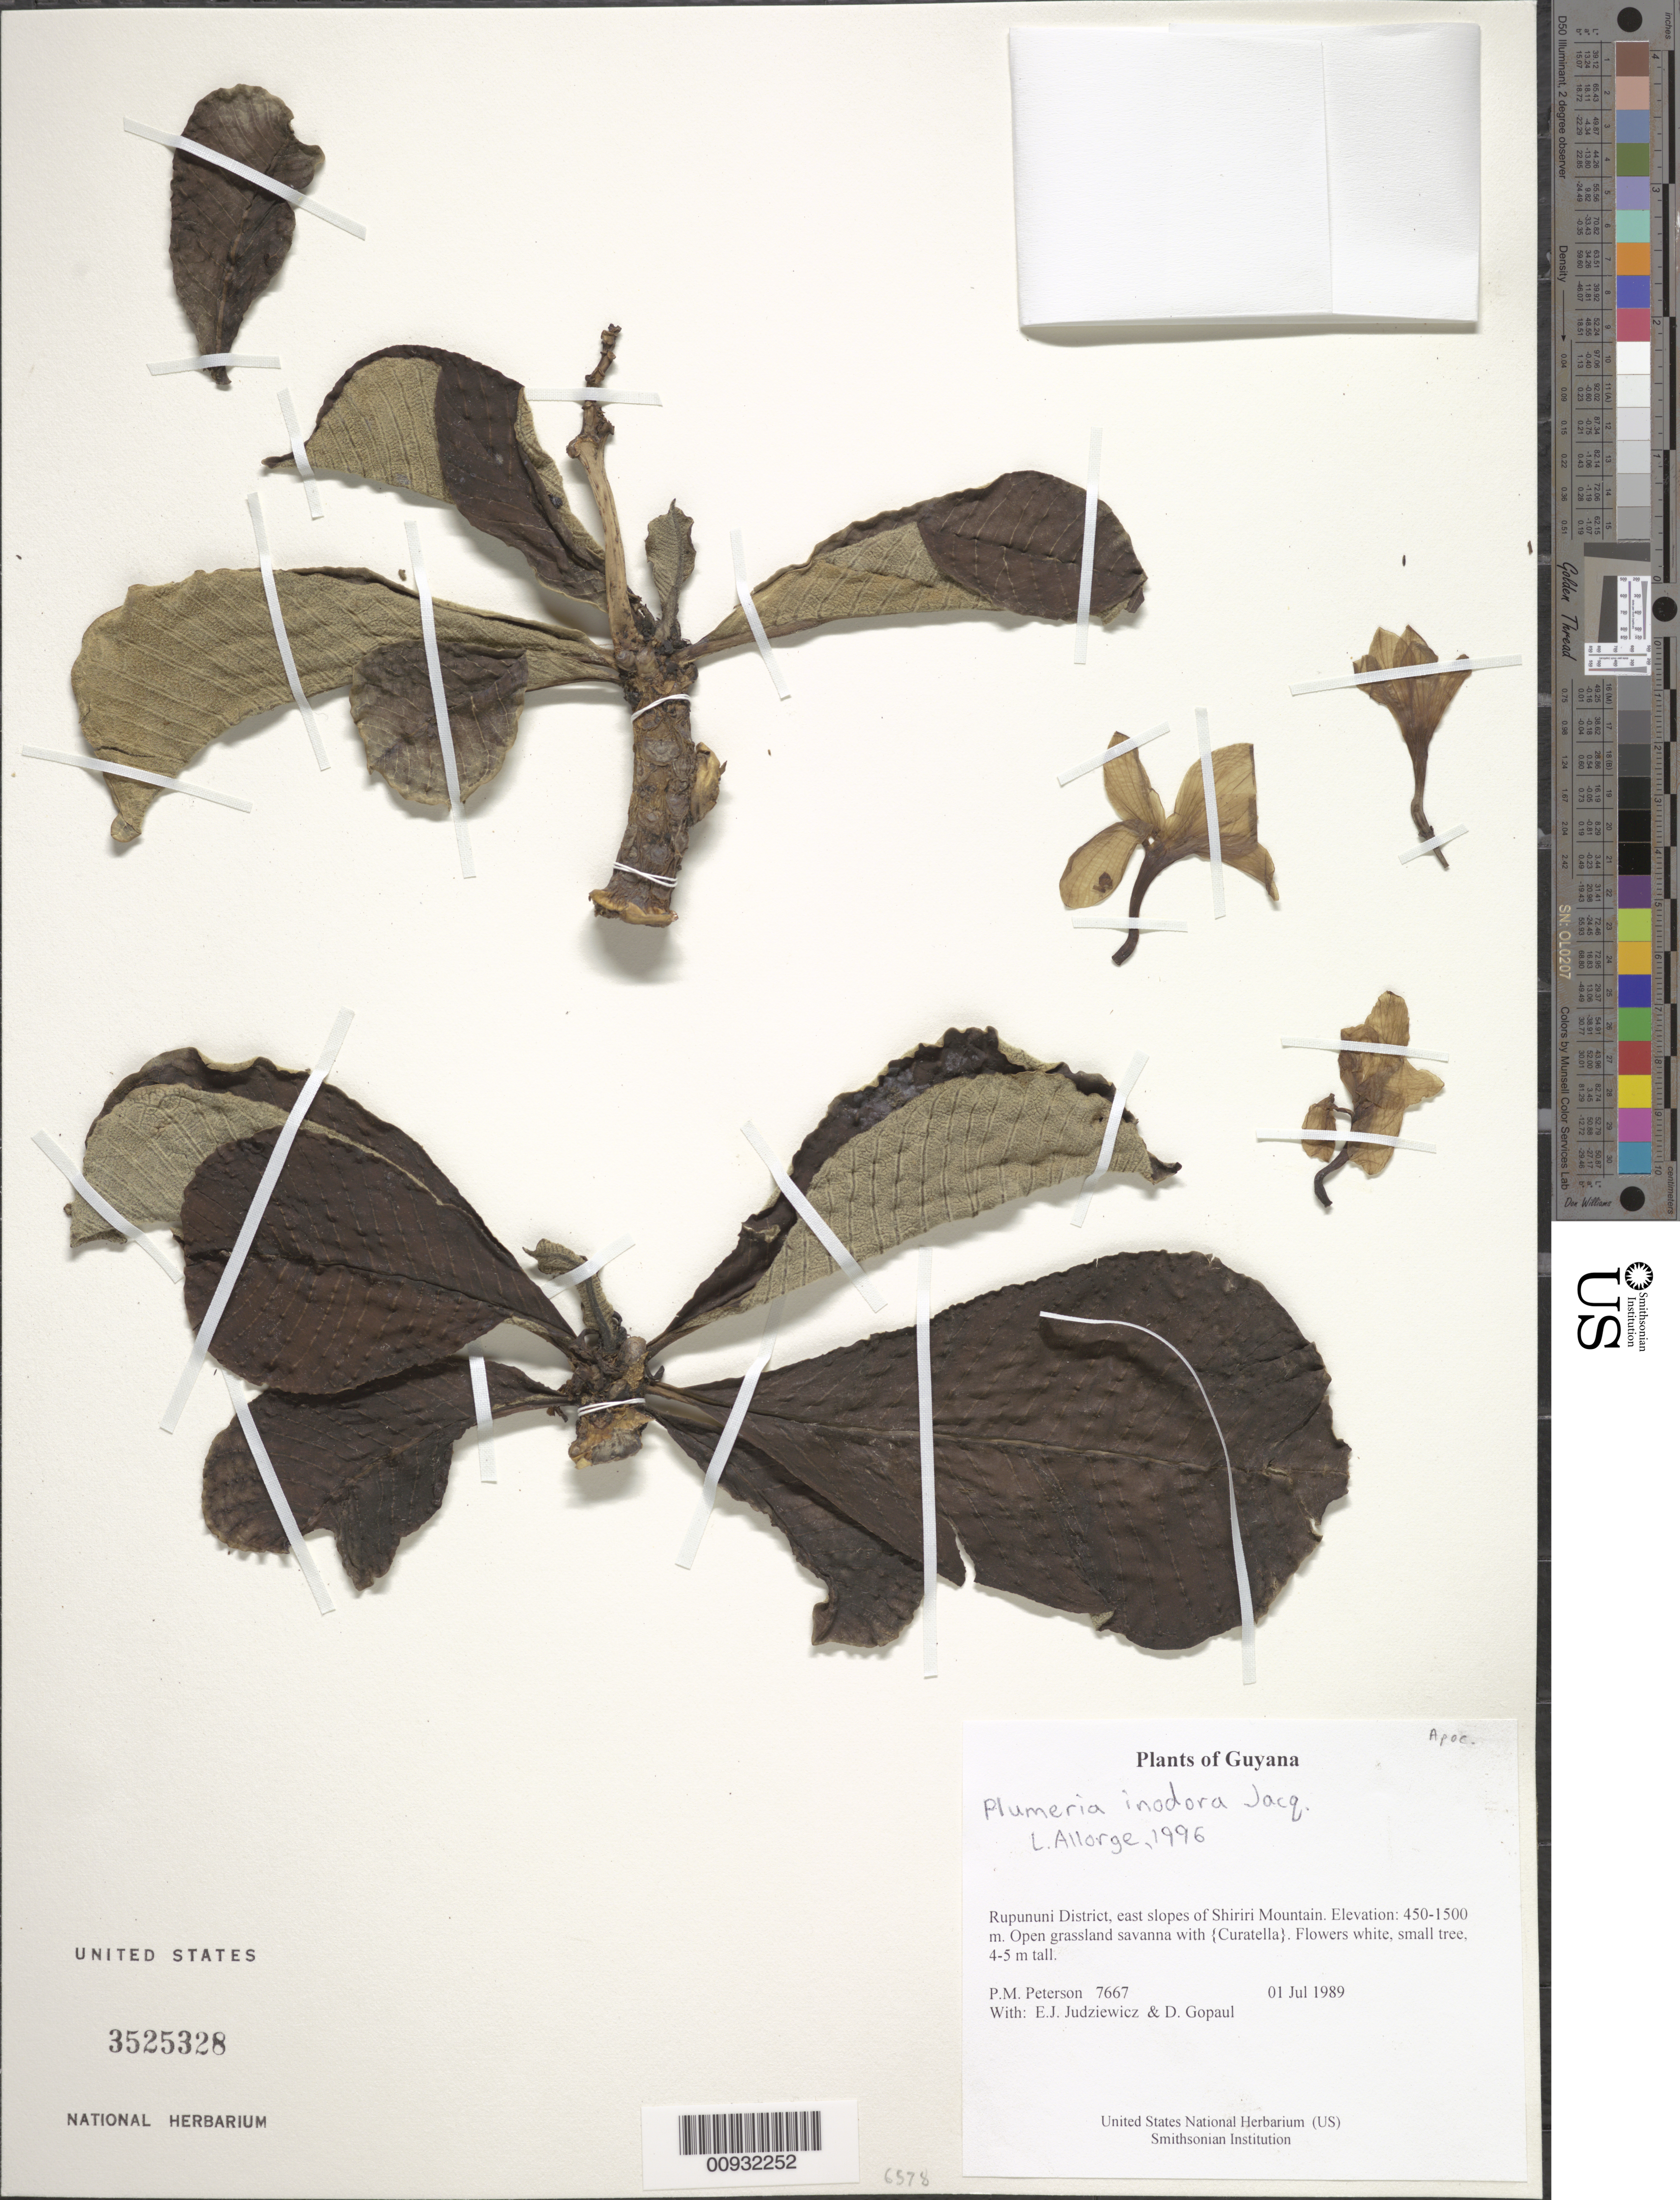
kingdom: Plantae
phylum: Tracheophyta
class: Magnoliopsida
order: Gentianales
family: Apocynaceae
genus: Plumeria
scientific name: Plumeria inodora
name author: Jacq.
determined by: Allorge, L.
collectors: P. M. Peterson & D. Gopaul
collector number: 07667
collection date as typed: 01 Jul 1989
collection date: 1989-07-01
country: Guyana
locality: Rupununi District, east slopes of Shiriri Mountain.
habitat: Open grassland savanna with {Curatella}.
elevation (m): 450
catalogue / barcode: US 3525328